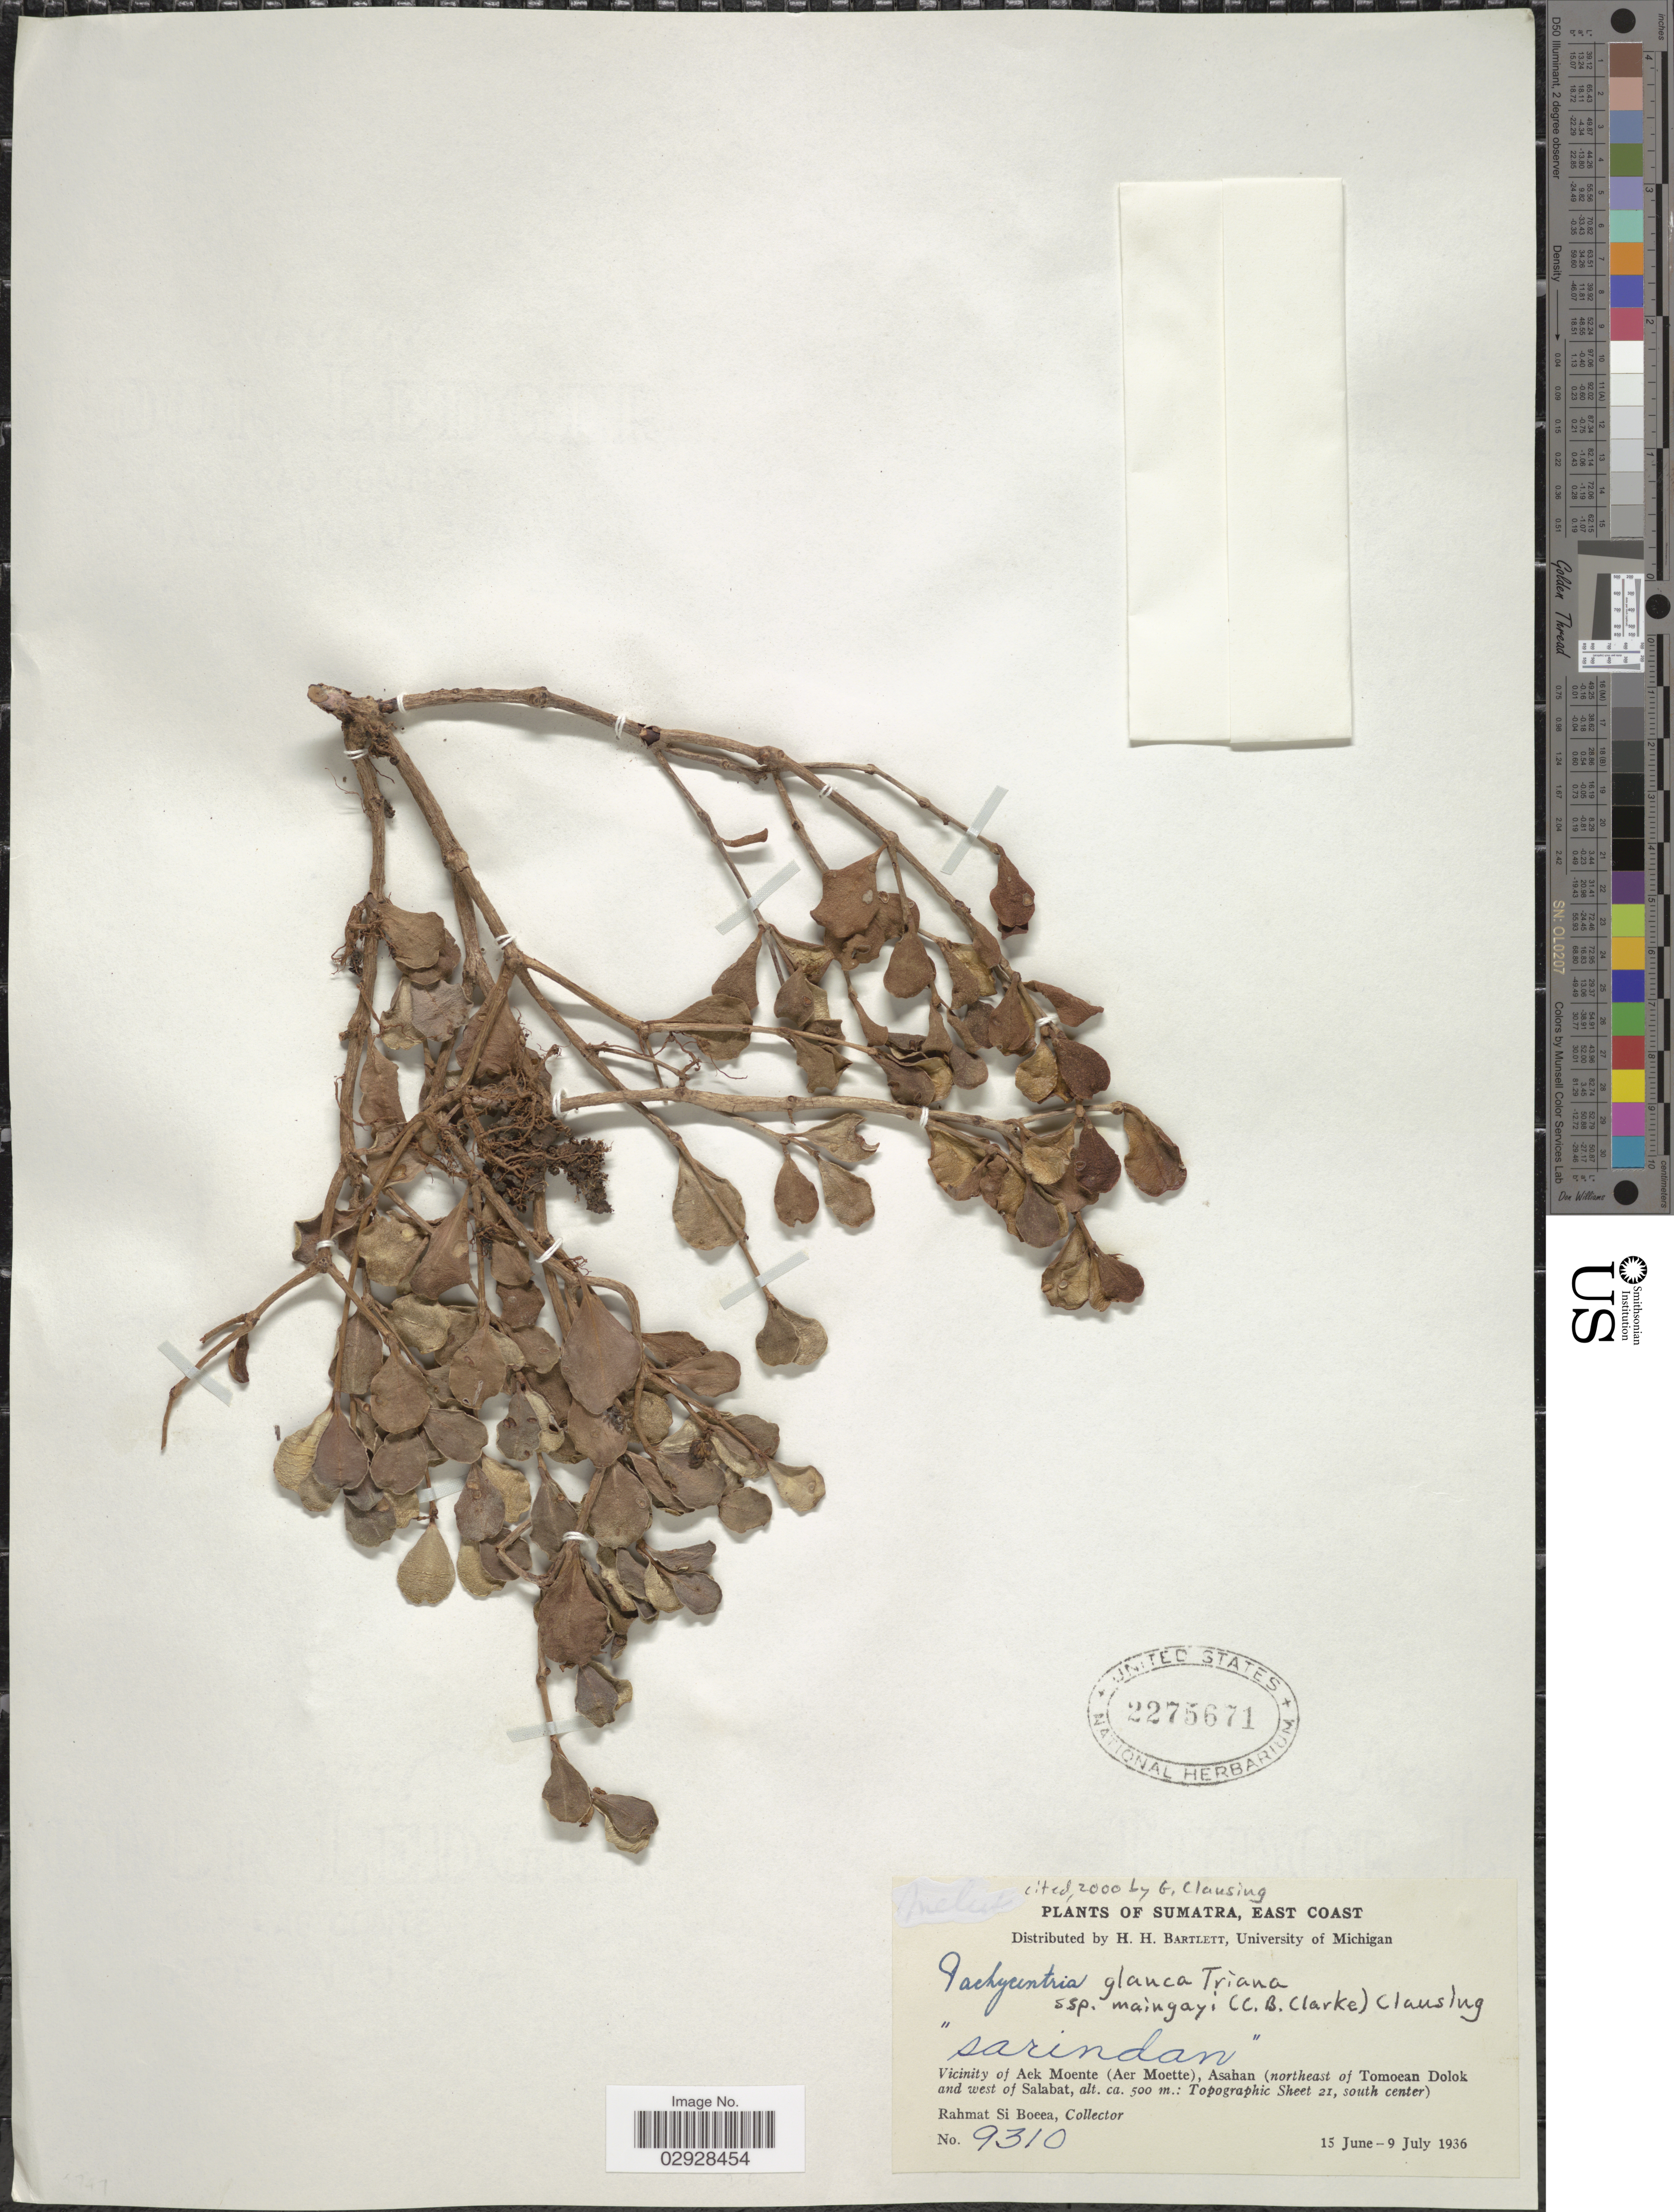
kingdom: Plantae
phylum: Tracheophyta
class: Magnoliopsida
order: Myrtales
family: Melastomataceae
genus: Pachycentria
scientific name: Pachycentria glauca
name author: Triana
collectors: Rahmat Si Boeea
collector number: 9310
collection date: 1936-06-15/1936-07-09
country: Indonesia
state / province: Sumatra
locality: East Coast. Vicinity of Aek Moente (Aer Moette), Asahan (northeast of Tomoean Dolok and west of Salabat, Topograpic Sheet 21, south center).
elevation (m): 500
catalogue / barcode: US 2275671